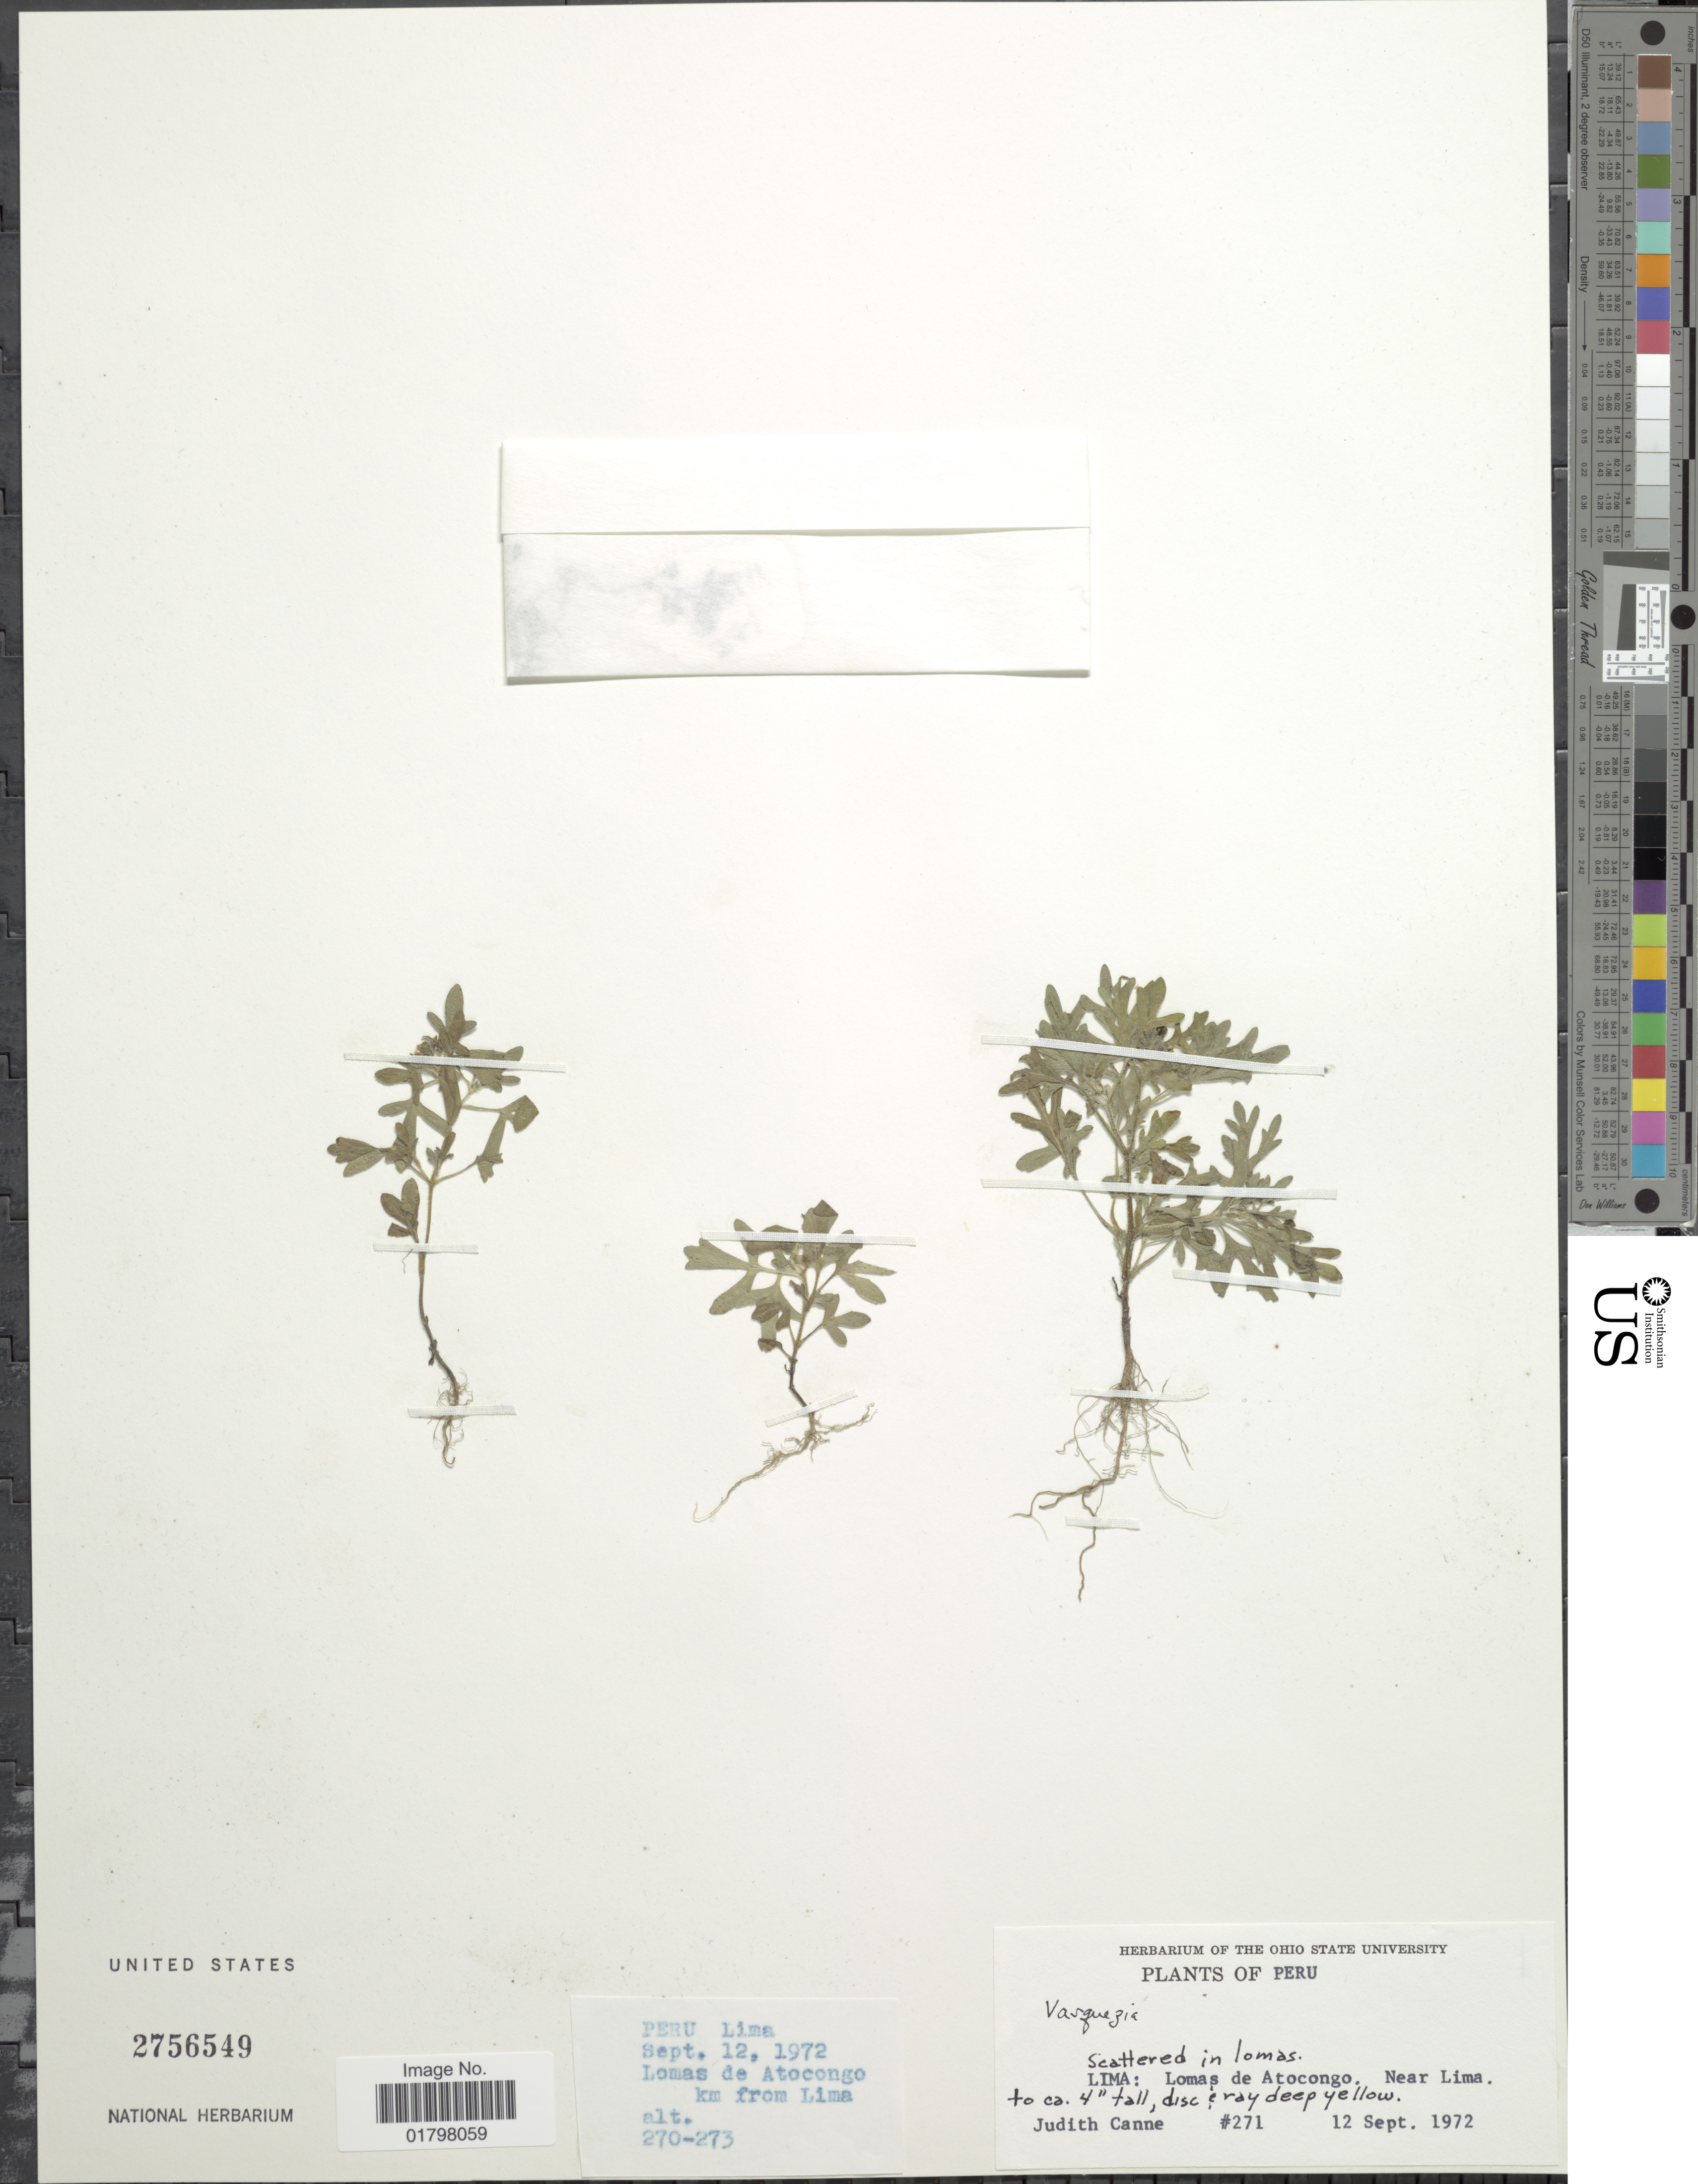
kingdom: Plantae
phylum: Tracheophyta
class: Magnoliopsida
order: Asterales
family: Asteraceae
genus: Vasquesia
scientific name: Vasquesia sp.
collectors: J. M. Canne-Hilliker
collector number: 271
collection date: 1972-09-12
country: Peru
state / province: Lima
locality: Lima: Lomas de Atocongo. Near Lima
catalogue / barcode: US 2756549